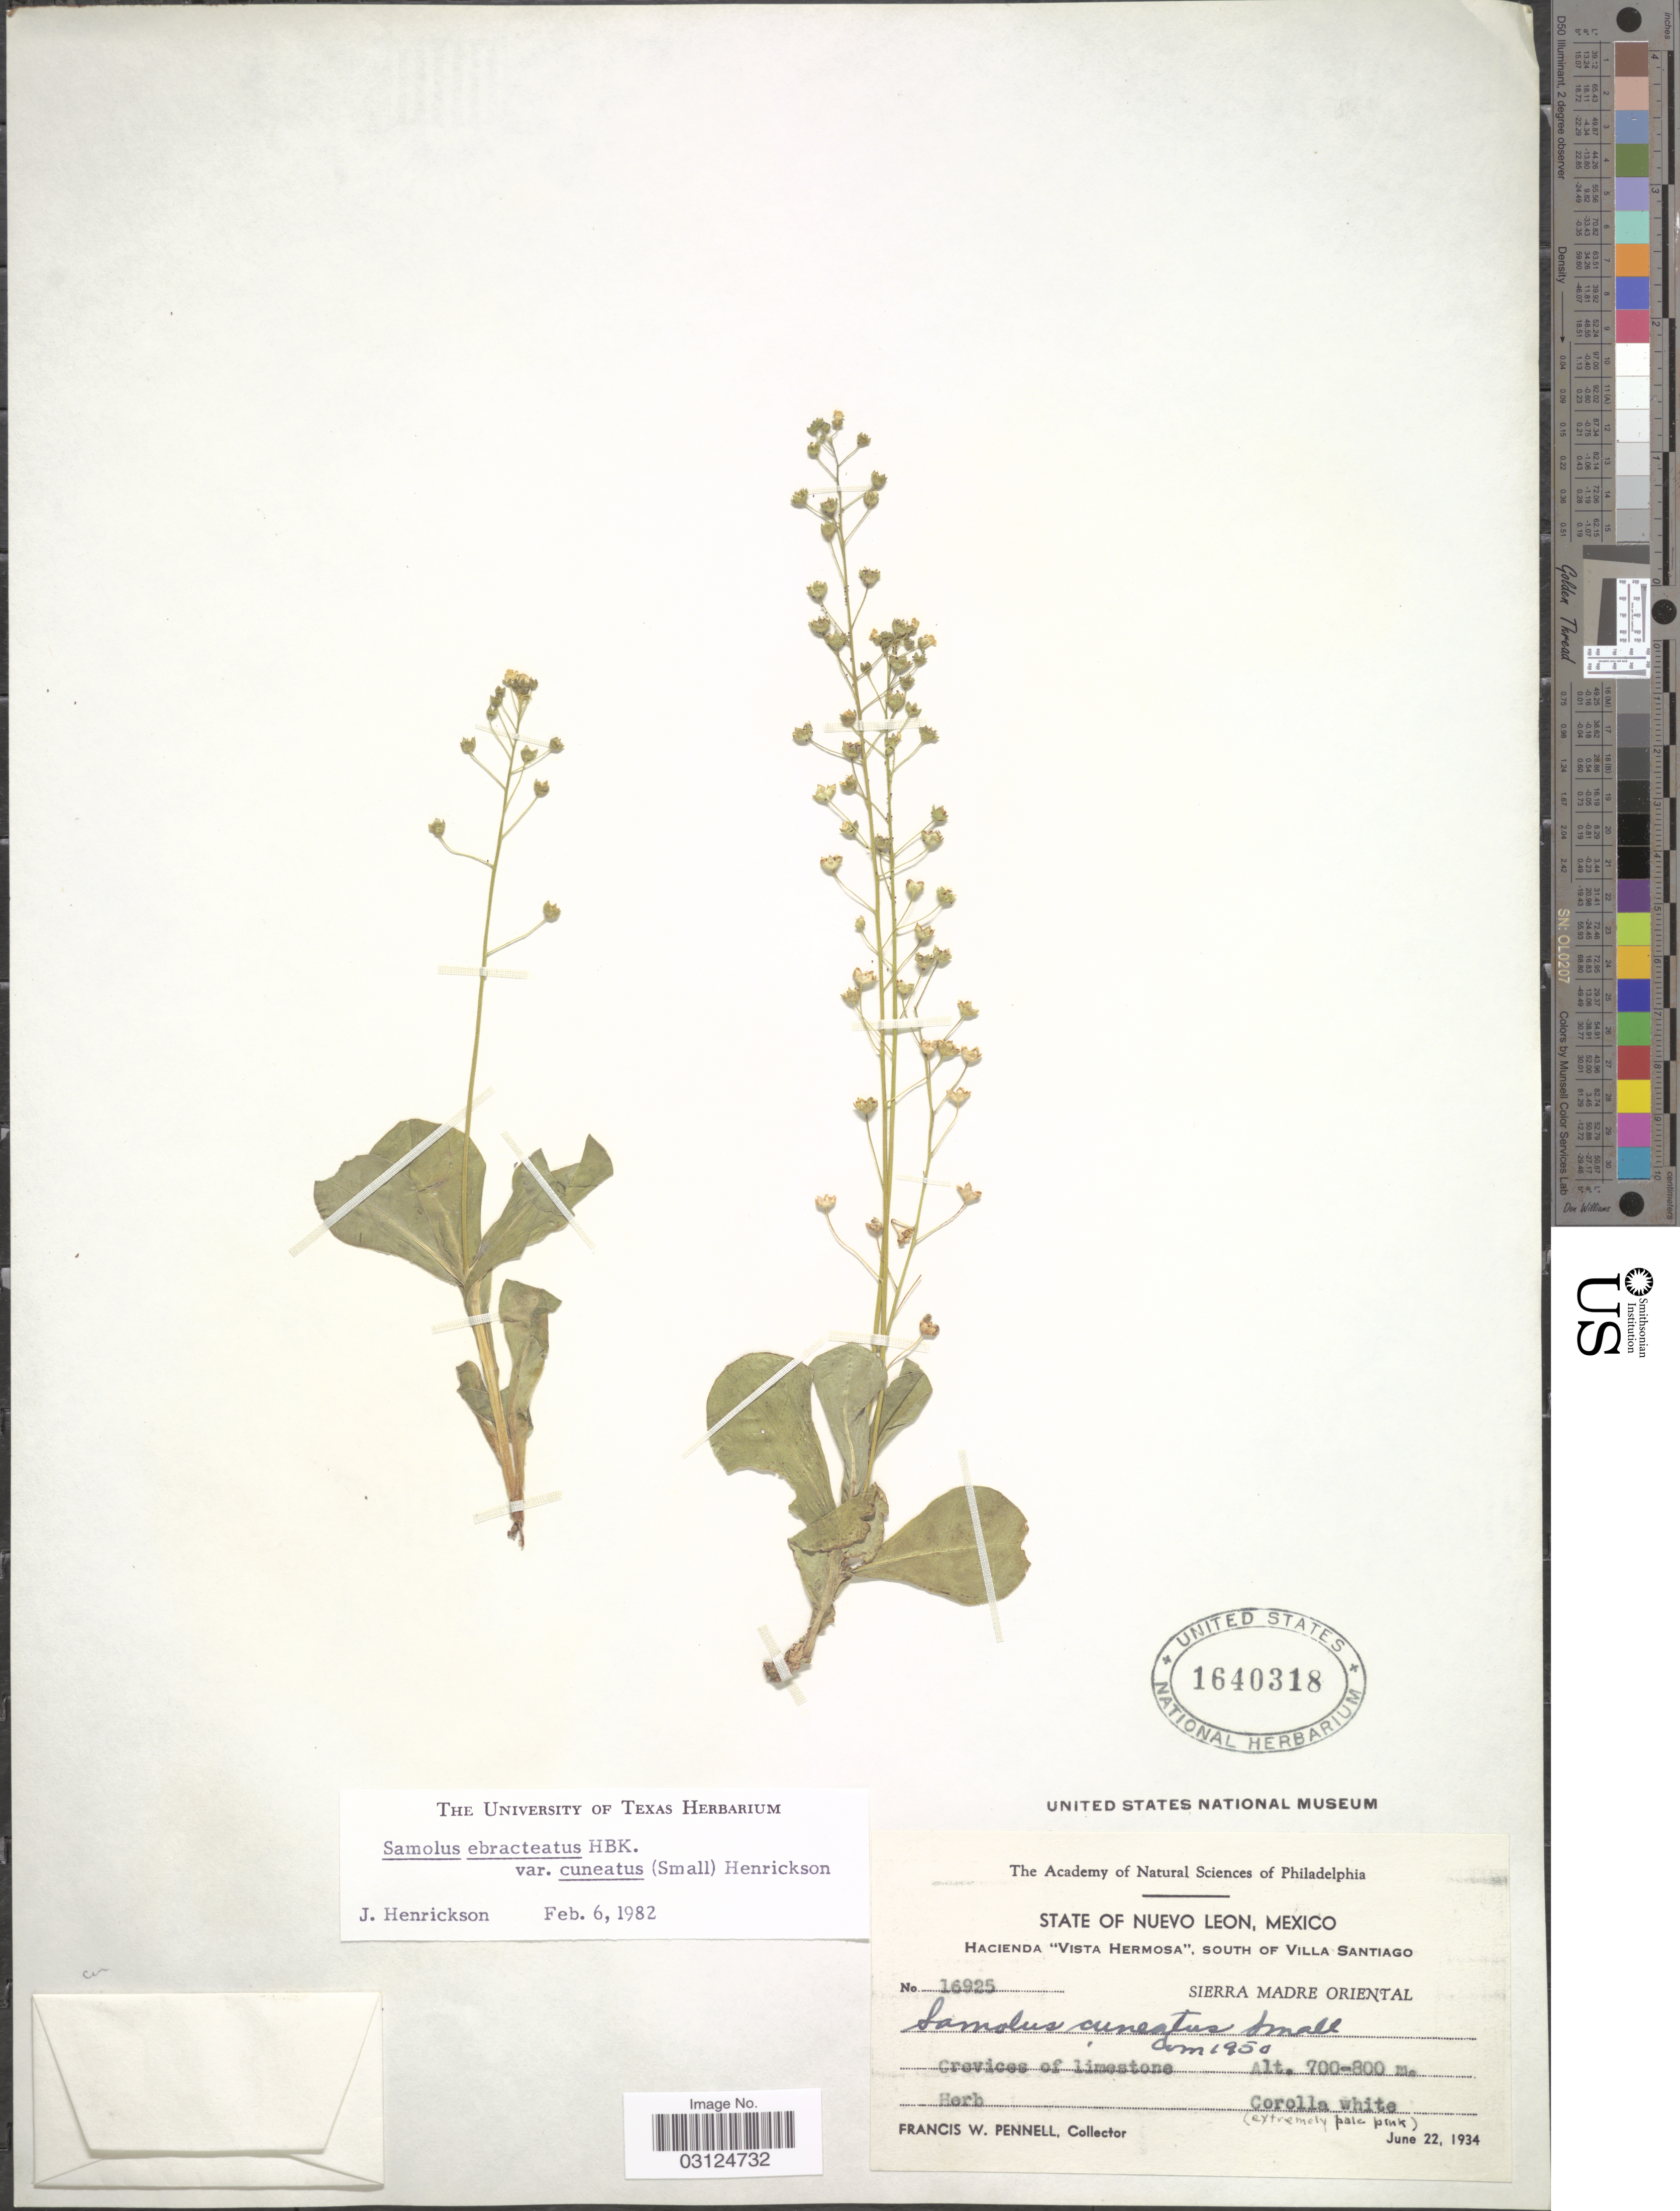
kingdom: Plantae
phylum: Tracheophyta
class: Magnoliopsida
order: Ericales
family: Primulaceae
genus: Samolus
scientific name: Samolus ebracteatus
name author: Kunth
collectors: F. W. Pennell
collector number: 16925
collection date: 1934-06-22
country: Mexico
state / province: Nuevo León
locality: Hacienda "Vista Hermosa", south of Villa Santiago. Sierra Madre Oriental. Crevices of limestone.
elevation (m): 700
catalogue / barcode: US 1640318